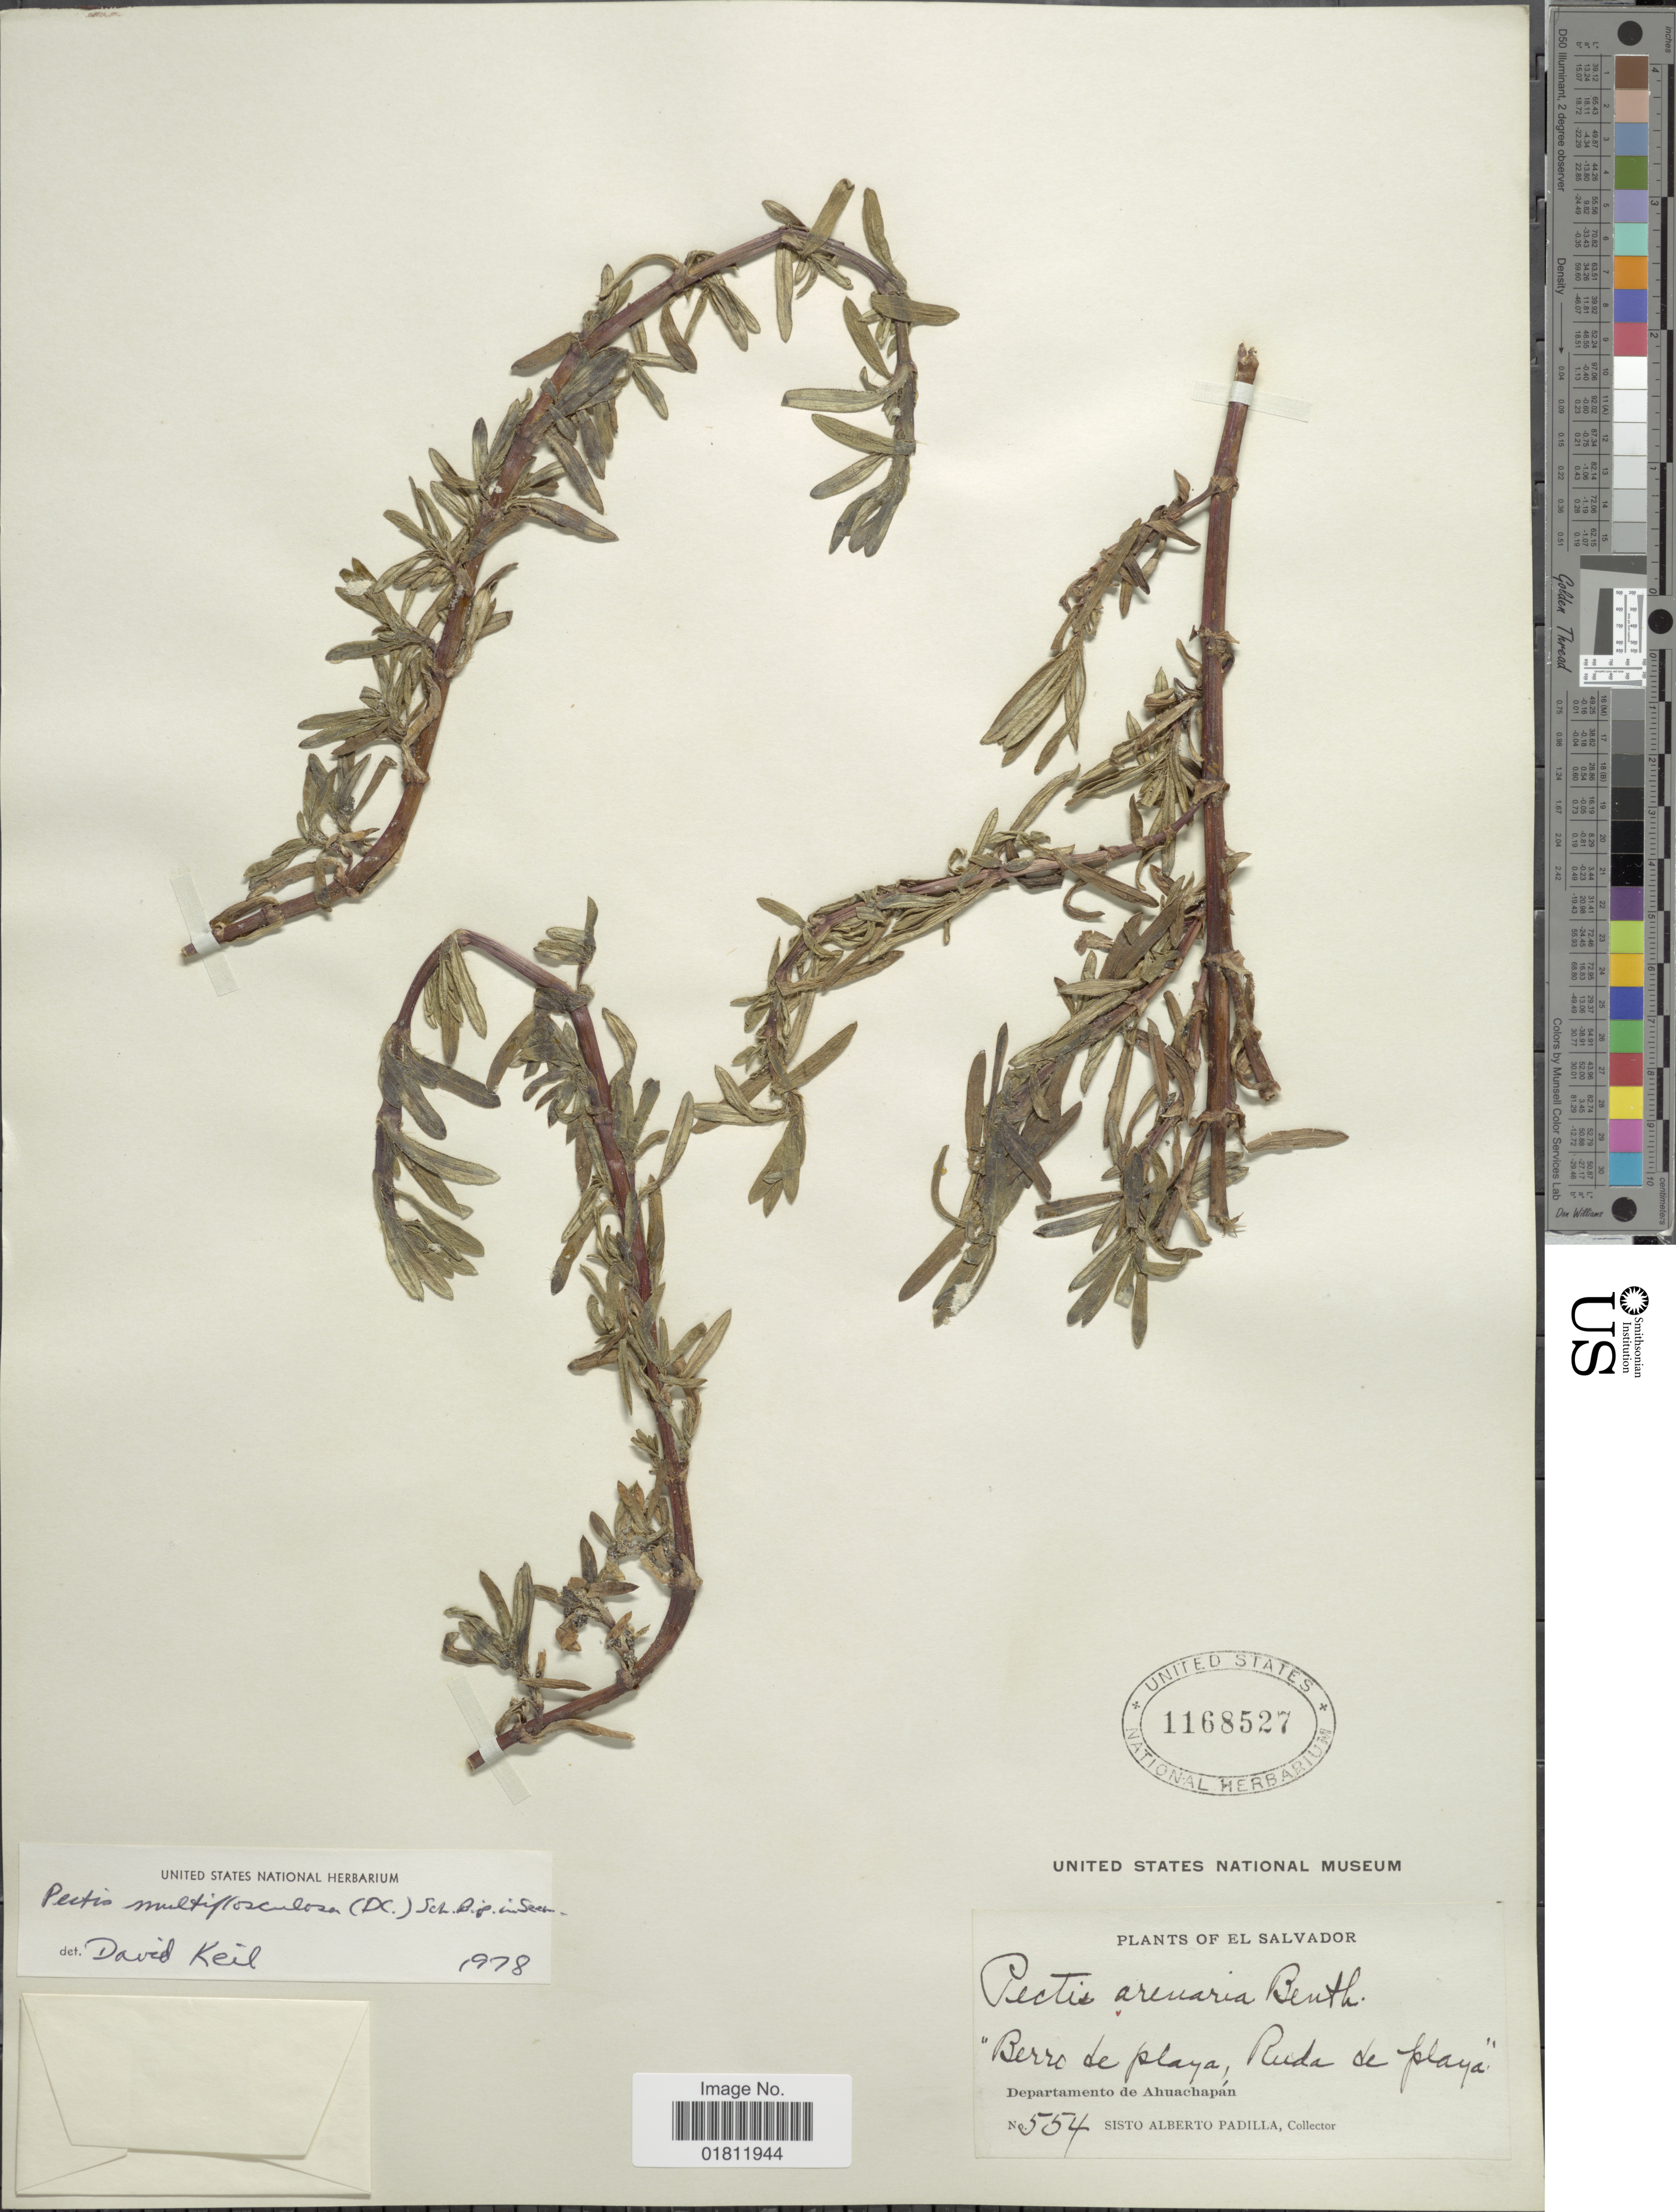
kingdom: Plantae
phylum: Tracheophyta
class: Magnoliopsida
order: Asterales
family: Asteraceae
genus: Pectis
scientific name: Pectis multiflosculosa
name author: (DC.) Sch. Bip.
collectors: S. A. Padilla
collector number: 554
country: El Salvador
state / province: Ahuachapan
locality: Departamento de Ahuachapan."Berro de playa, Ruda de playa".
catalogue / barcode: US 1168527